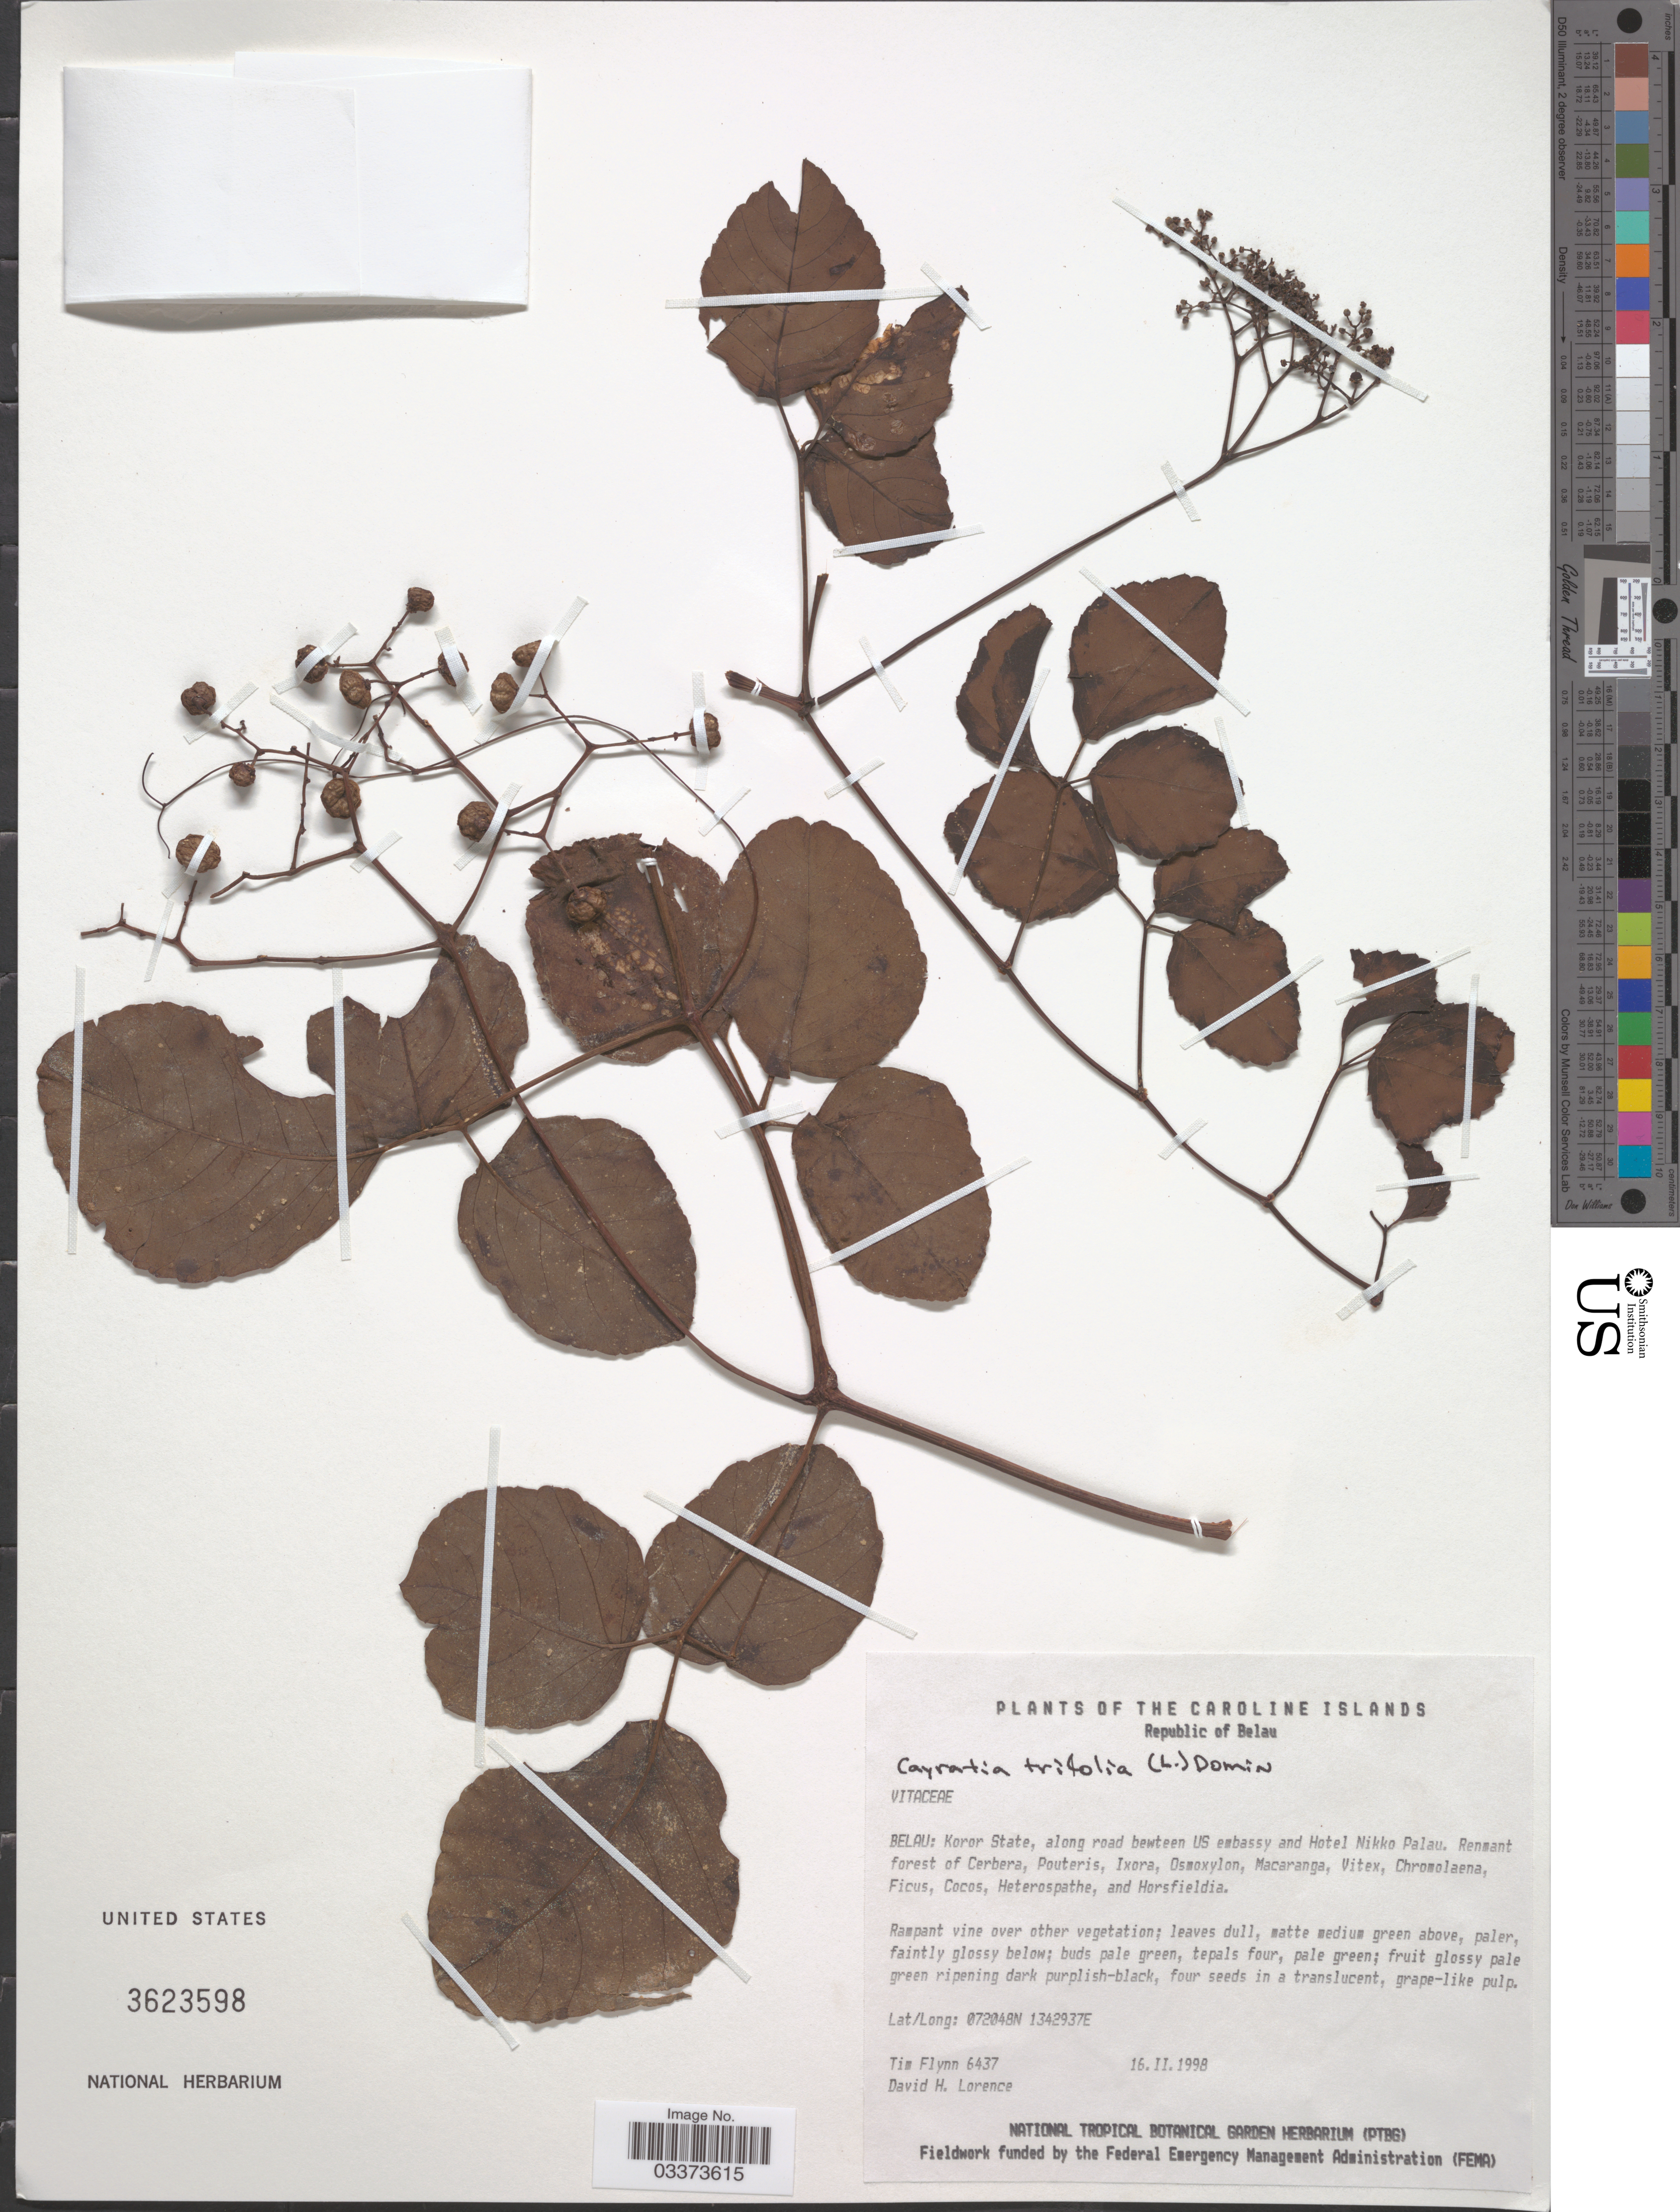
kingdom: Plantae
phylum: Tracheophyta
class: Magnoliopsida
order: Vitales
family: Vitaceae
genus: Causonis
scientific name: Causonis trifolia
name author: (L.) Mabb. & J. Wen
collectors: T. Flynn & D. Lorence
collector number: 6437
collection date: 1998-02-16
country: Palau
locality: The Caroline Islands. Belau: Koror State, along road between US embassy and Hotel Nikko Palau.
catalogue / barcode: US 3623598